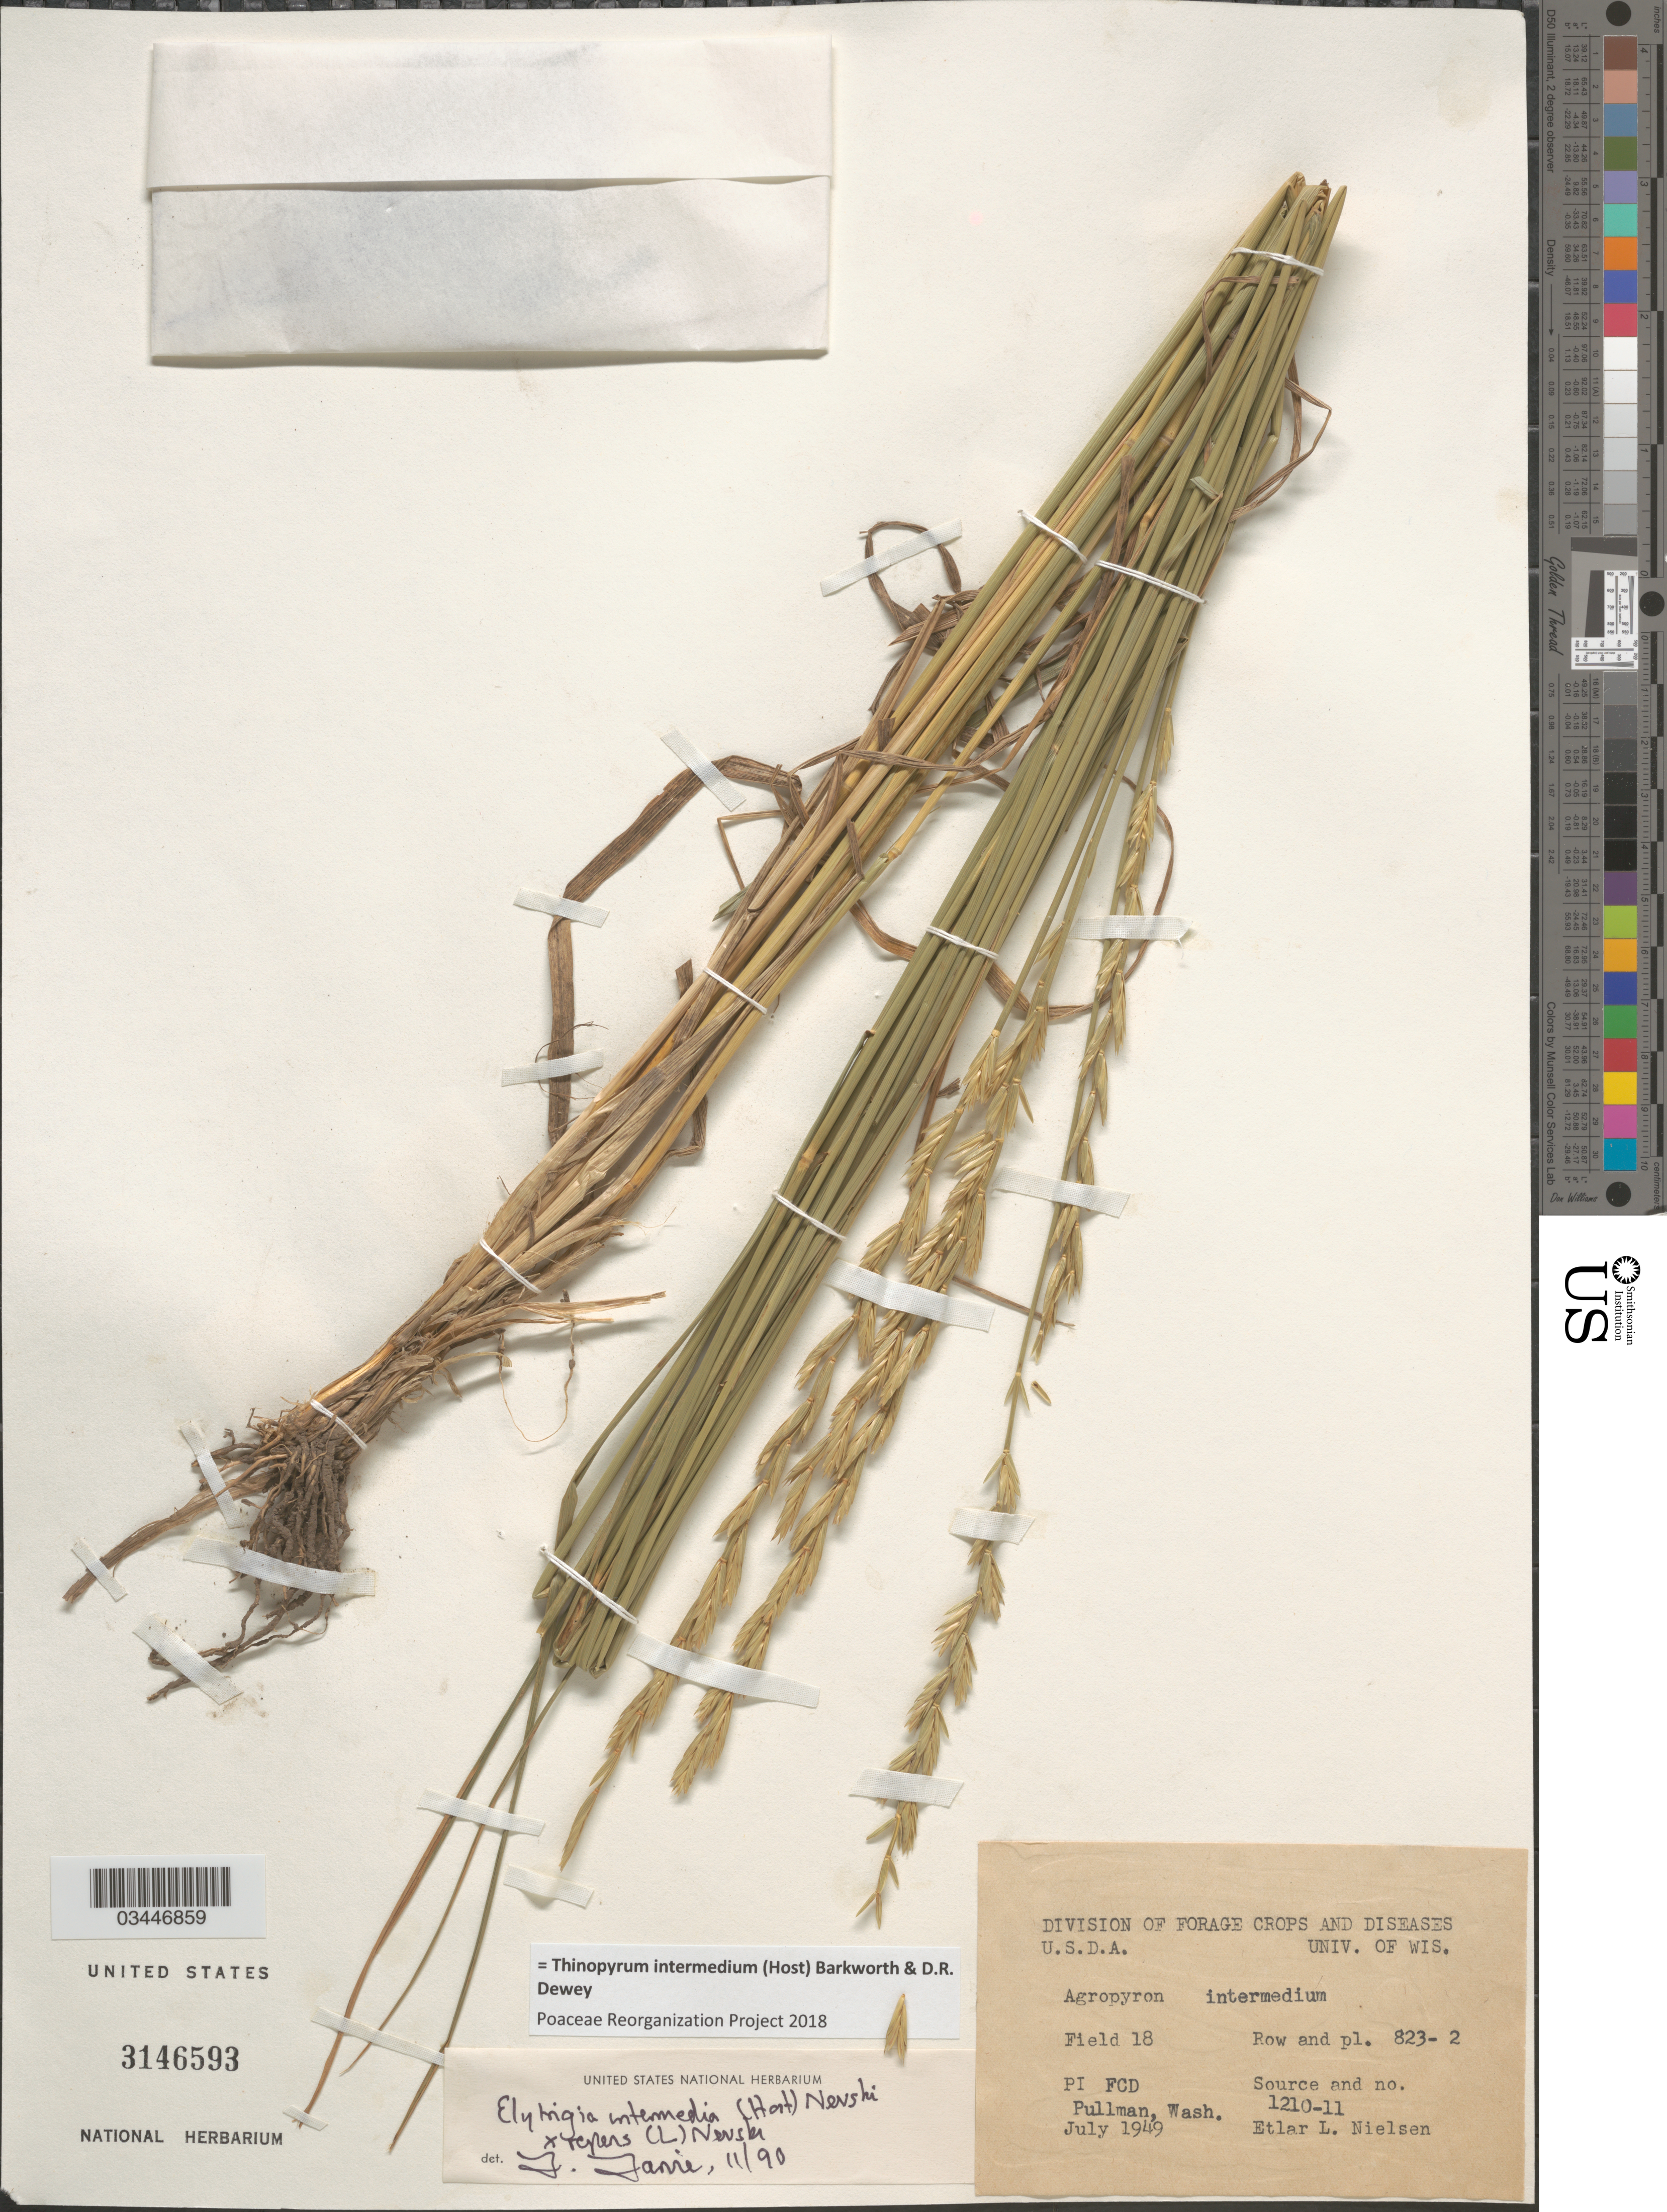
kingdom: Plantae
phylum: Tracheophyta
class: Liliopsida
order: Poales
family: Poaceae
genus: Aegilops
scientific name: Aegilops sp.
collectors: E. L. Nielsen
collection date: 1949-07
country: United States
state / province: Washington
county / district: Whitman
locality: Field 18 Row and pl. 823-2. FCD Pullman.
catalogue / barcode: US 3146593